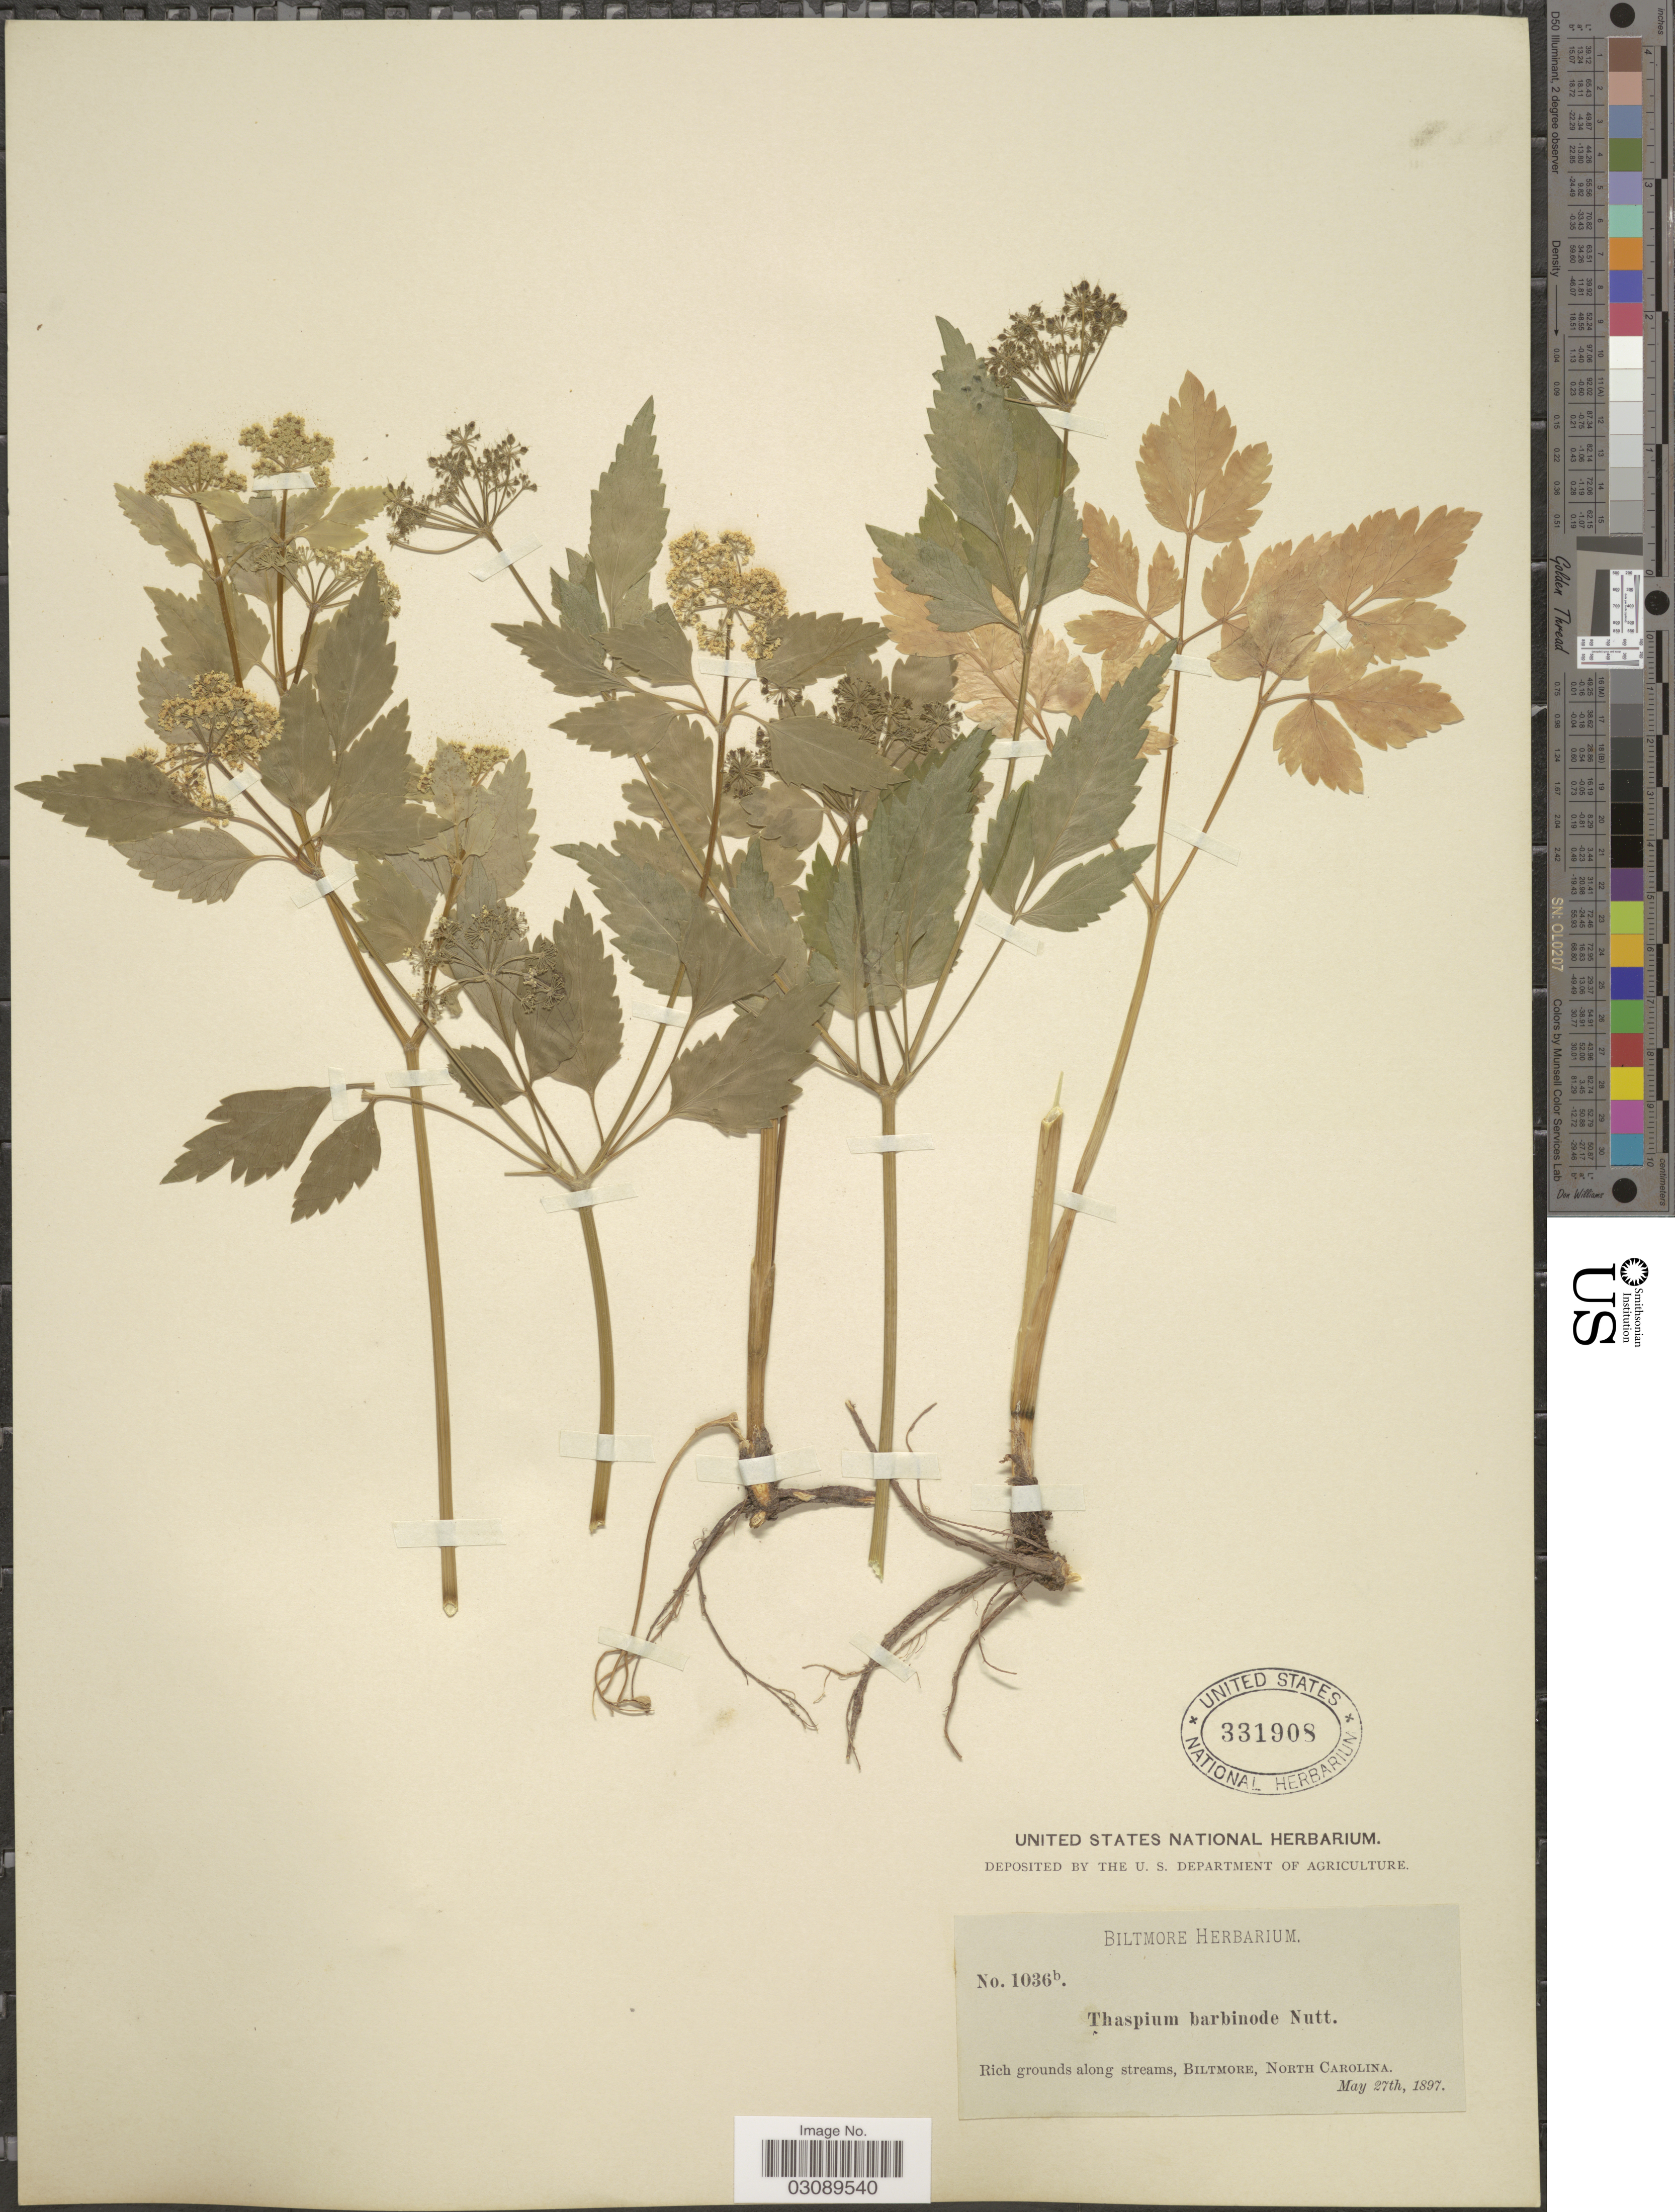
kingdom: Plantae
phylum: Tracheophyta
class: Magnoliopsida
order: Apiales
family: Apiaceae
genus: Thaspium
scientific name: Thaspium barbinode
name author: (Michx.) Nutt.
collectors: ex herb. Biltmore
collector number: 1036b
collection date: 1897-05-27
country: United States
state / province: North Carolina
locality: Biltmore.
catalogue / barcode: US 331908